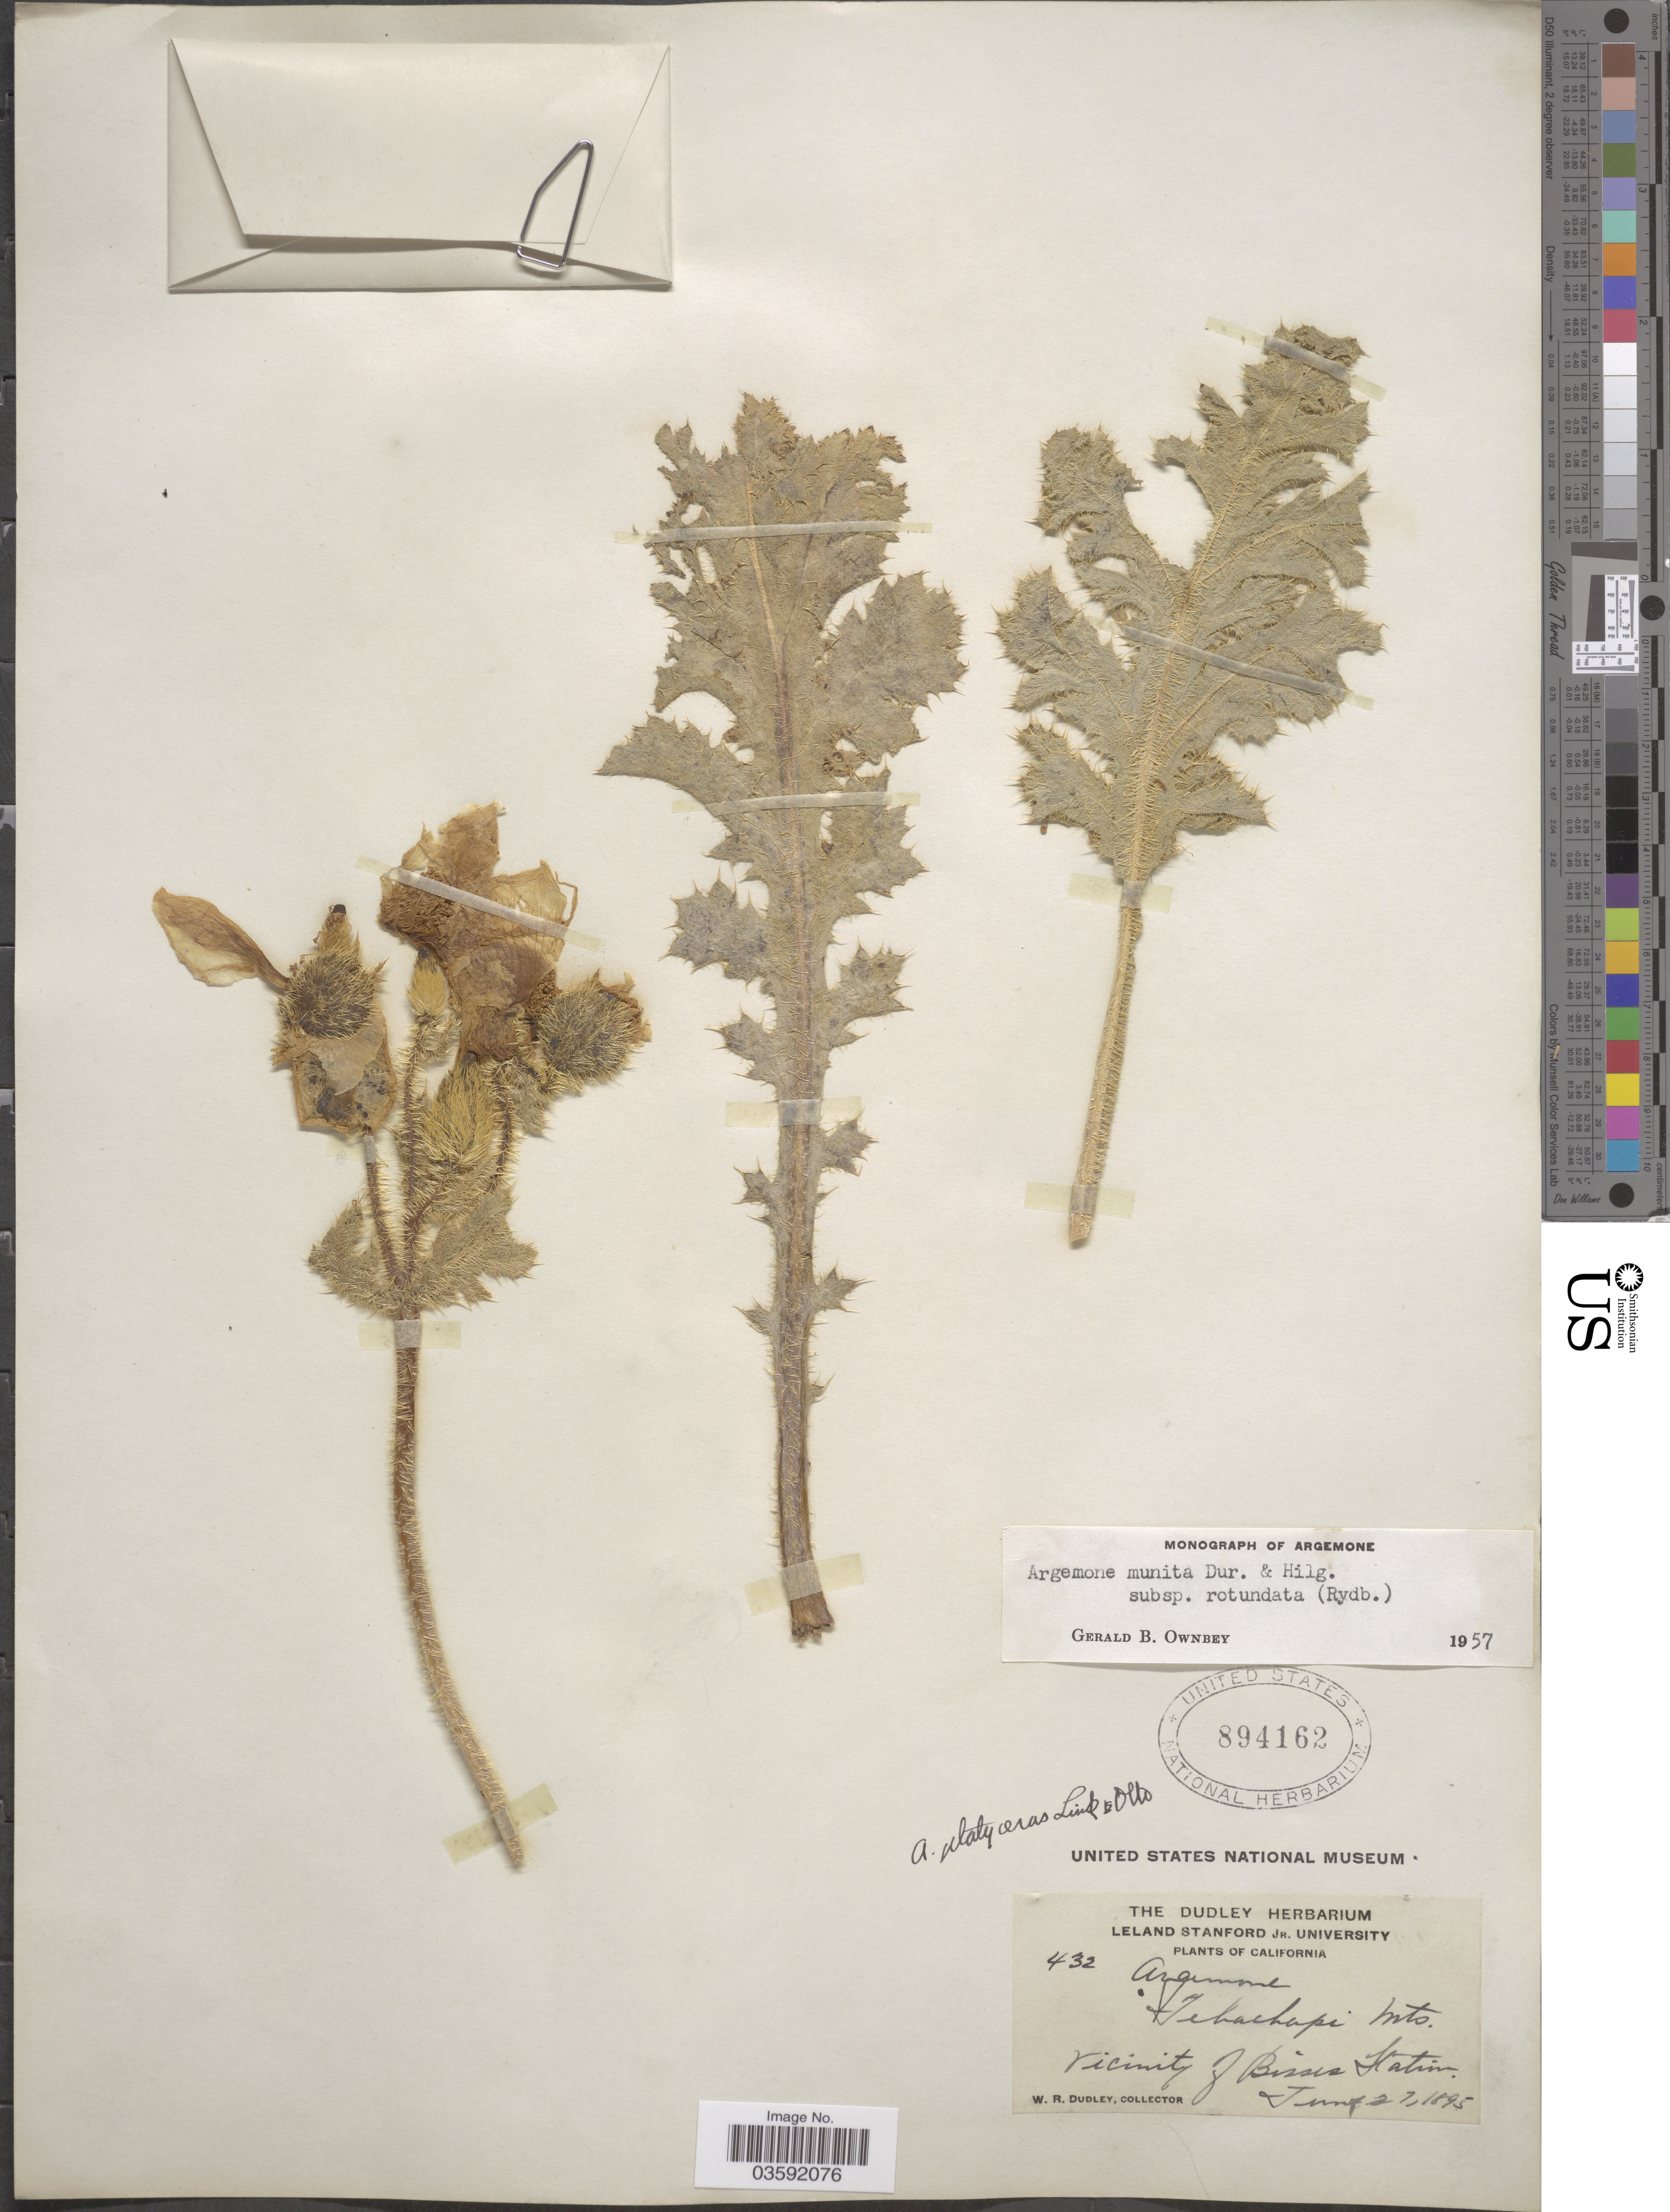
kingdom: Plantae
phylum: Tracheophyta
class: Magnoliopsida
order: Ranunculales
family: Papaveraceae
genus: Argemone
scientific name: Argemone munita subsp. rotundata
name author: (Rydb.) G.B. Ownbey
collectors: W. Dudley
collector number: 432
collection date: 1895-06-27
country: United States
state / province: California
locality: Tehachapi Mts. Vicinity of Bisses Station.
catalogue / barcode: US 894162